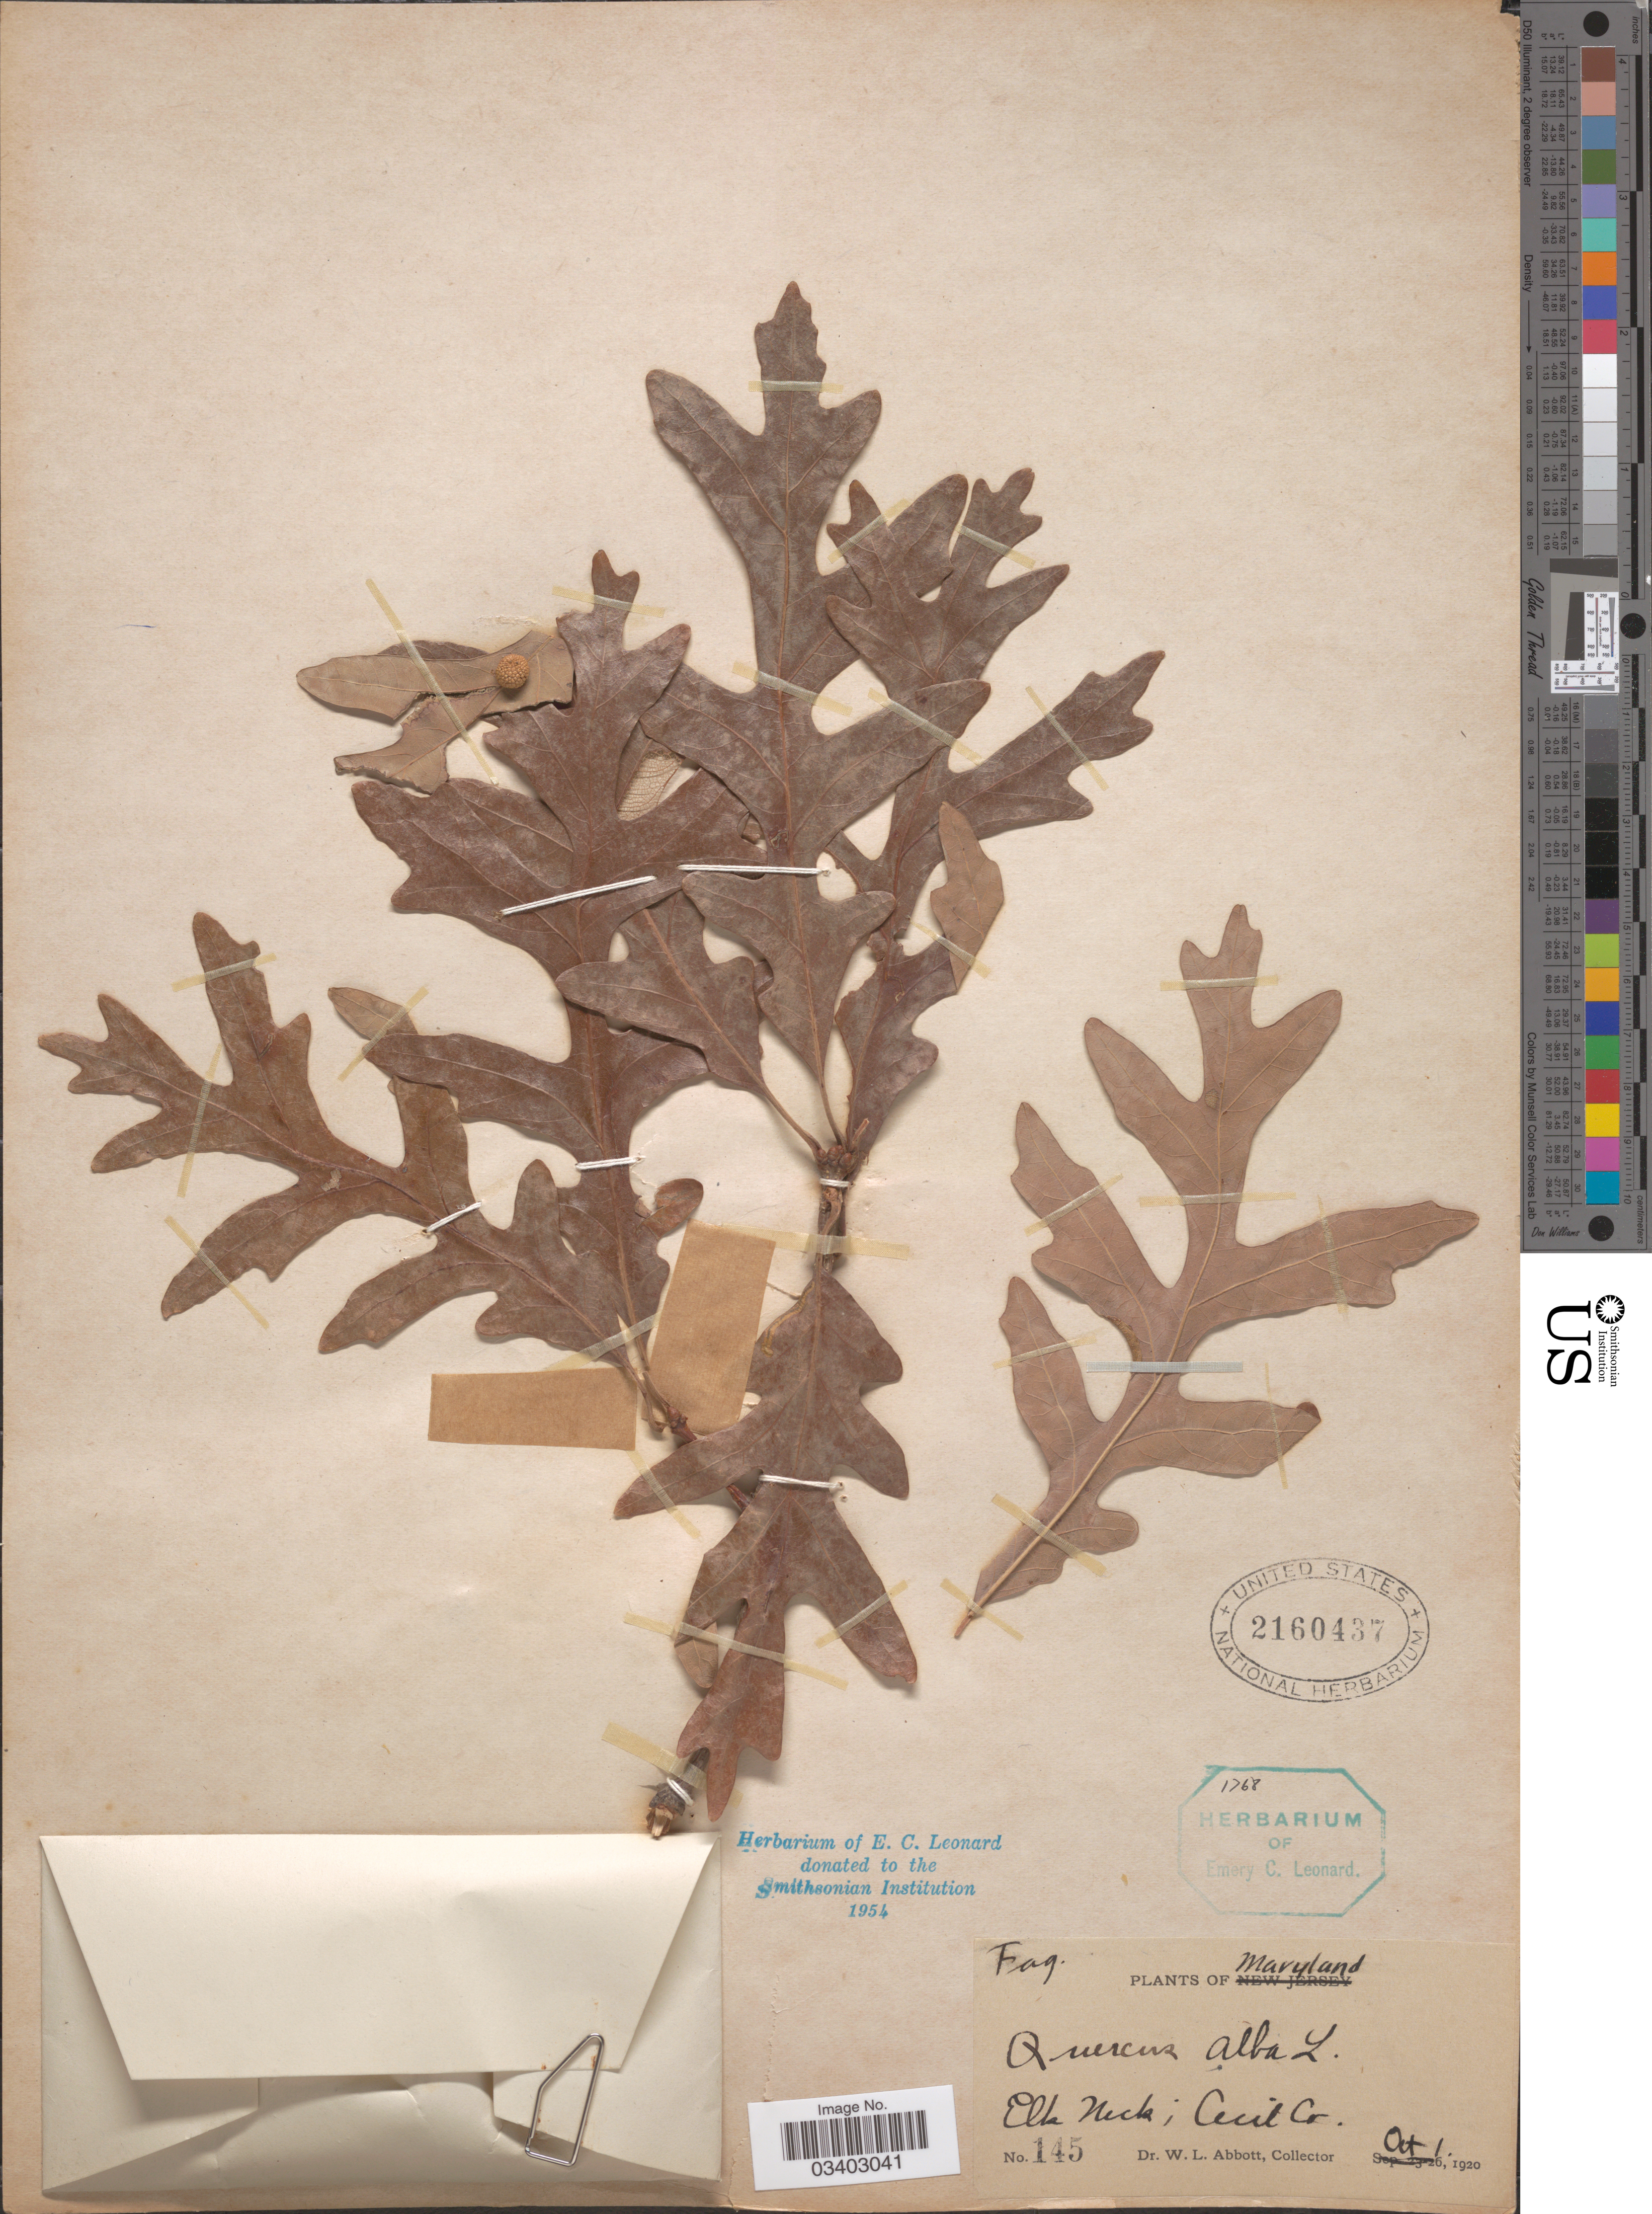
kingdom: Plantae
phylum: Tracheophyta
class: Magnoliopsida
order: Fagales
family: Fagaceae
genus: Quercus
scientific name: Quercus alba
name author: L.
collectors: W. L. Abbott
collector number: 145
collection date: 1920-10-01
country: United States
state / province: Maryland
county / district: Cecil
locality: Elk Neck; Cecil Co.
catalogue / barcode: US 2160437